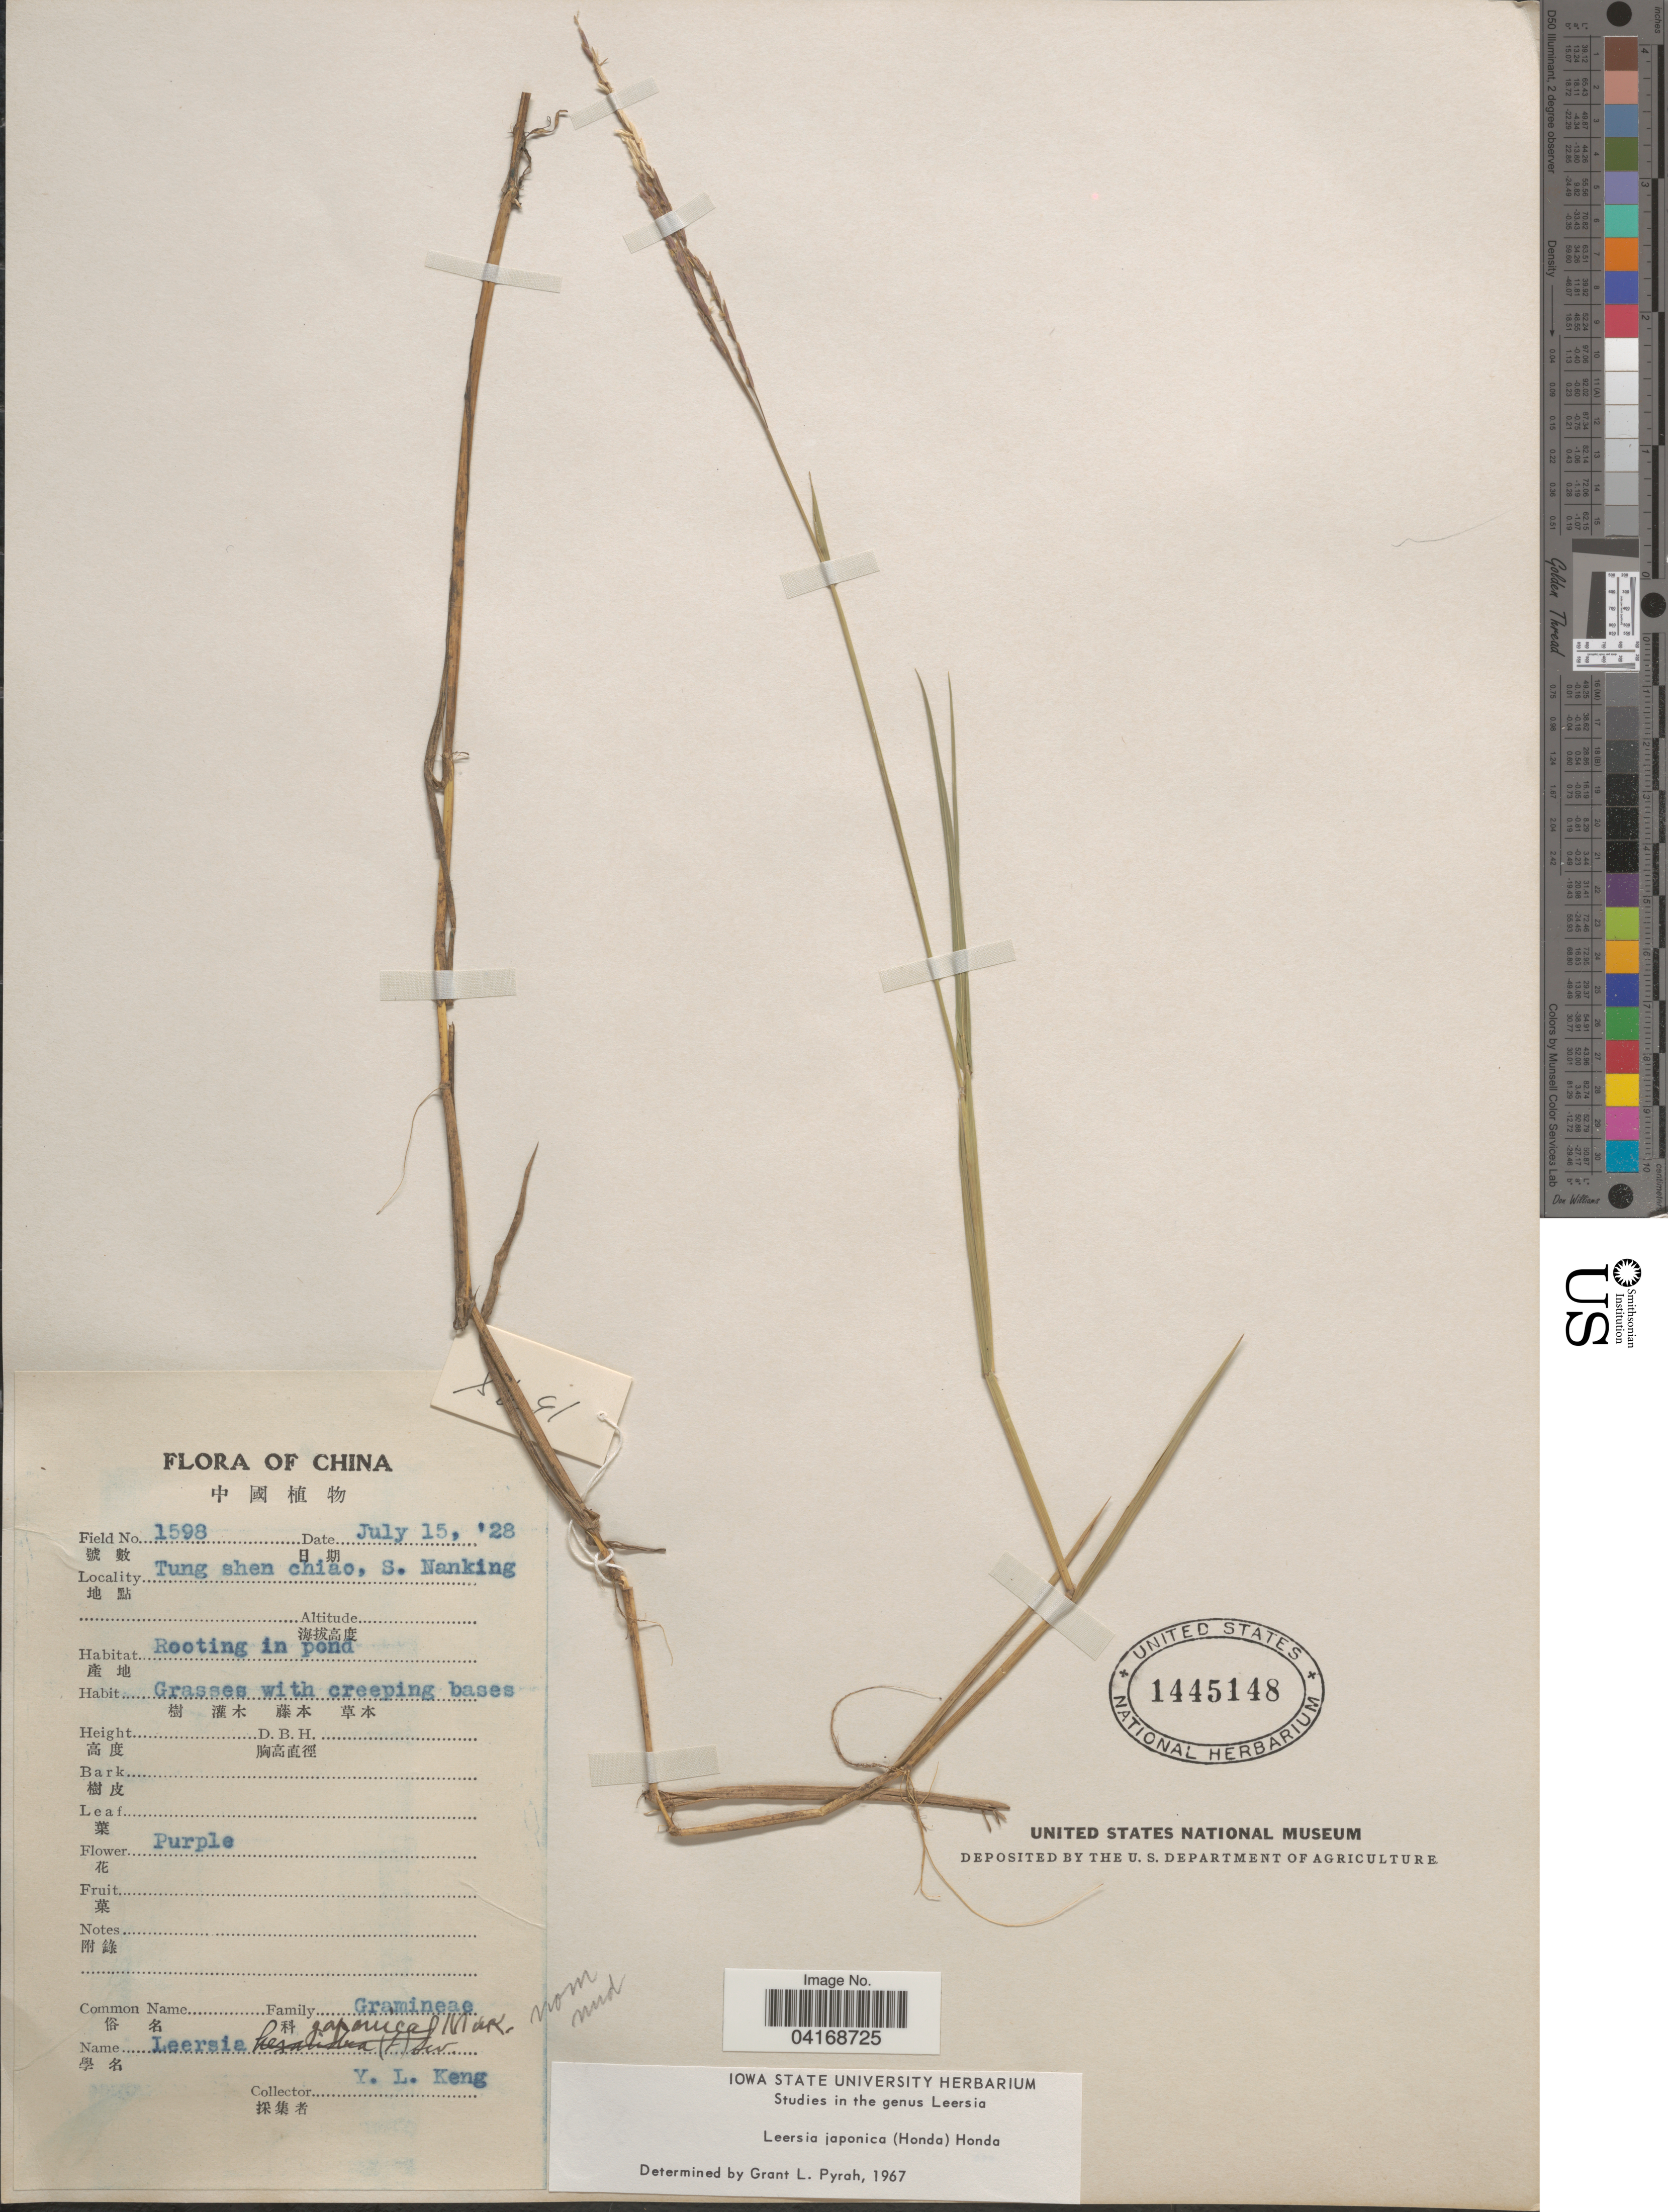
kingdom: Plantae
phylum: Tracheophyta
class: Liliopsida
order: Poales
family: Poaceae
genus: Leersia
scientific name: Leersia japonica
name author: (Makino ex Honda) Honda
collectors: Y. L. Keng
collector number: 1598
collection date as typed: Transcribed d/m/y: 15/7/28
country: China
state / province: Jiangsu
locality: Tung shen chiao, S. Nanking.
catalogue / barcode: US 1445148